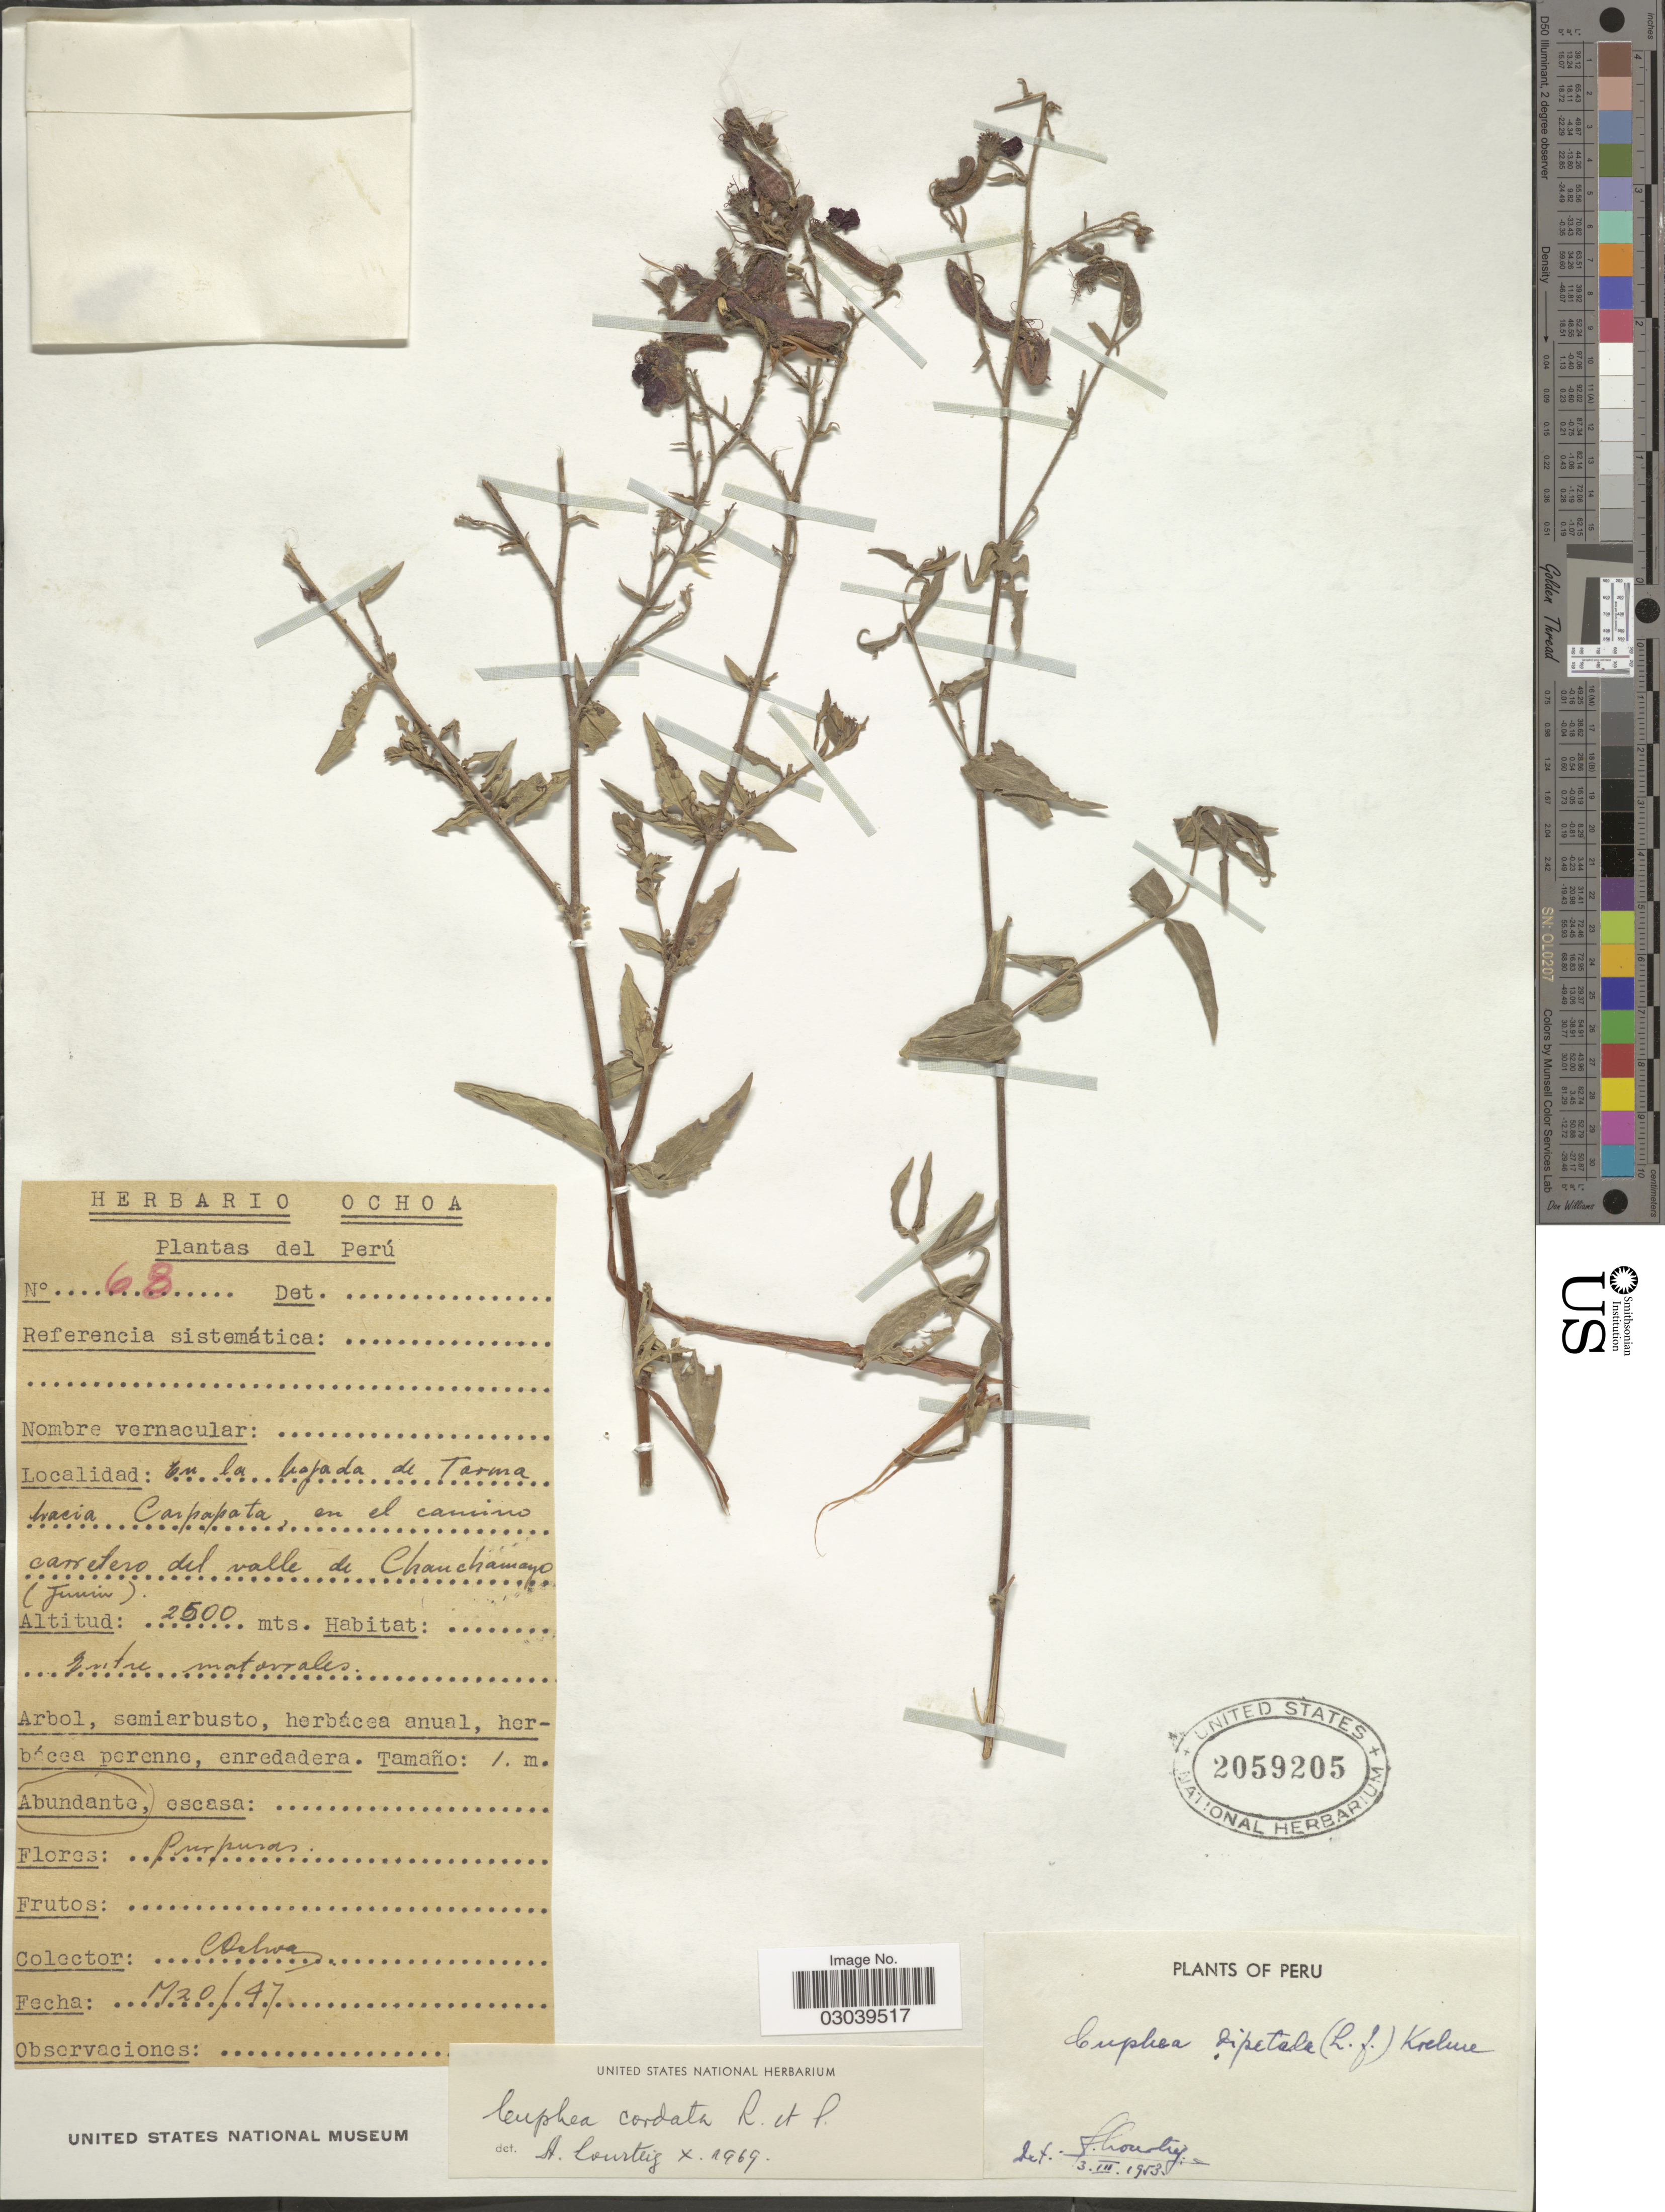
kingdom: Plantae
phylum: Tracheophyta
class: Magnoliopsida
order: Myrtales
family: Lythraceae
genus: Cuphea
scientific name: Cuphea cordata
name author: Ruiz & Pav.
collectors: C. Ochoa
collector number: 68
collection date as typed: Transcribed d/m/y: 20/5/47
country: Peru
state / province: Junín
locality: En la bajada de Tarma hacia Carpapata, en el camino carretera del valle de Chanchamayo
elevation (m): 2500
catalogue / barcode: US 2059205